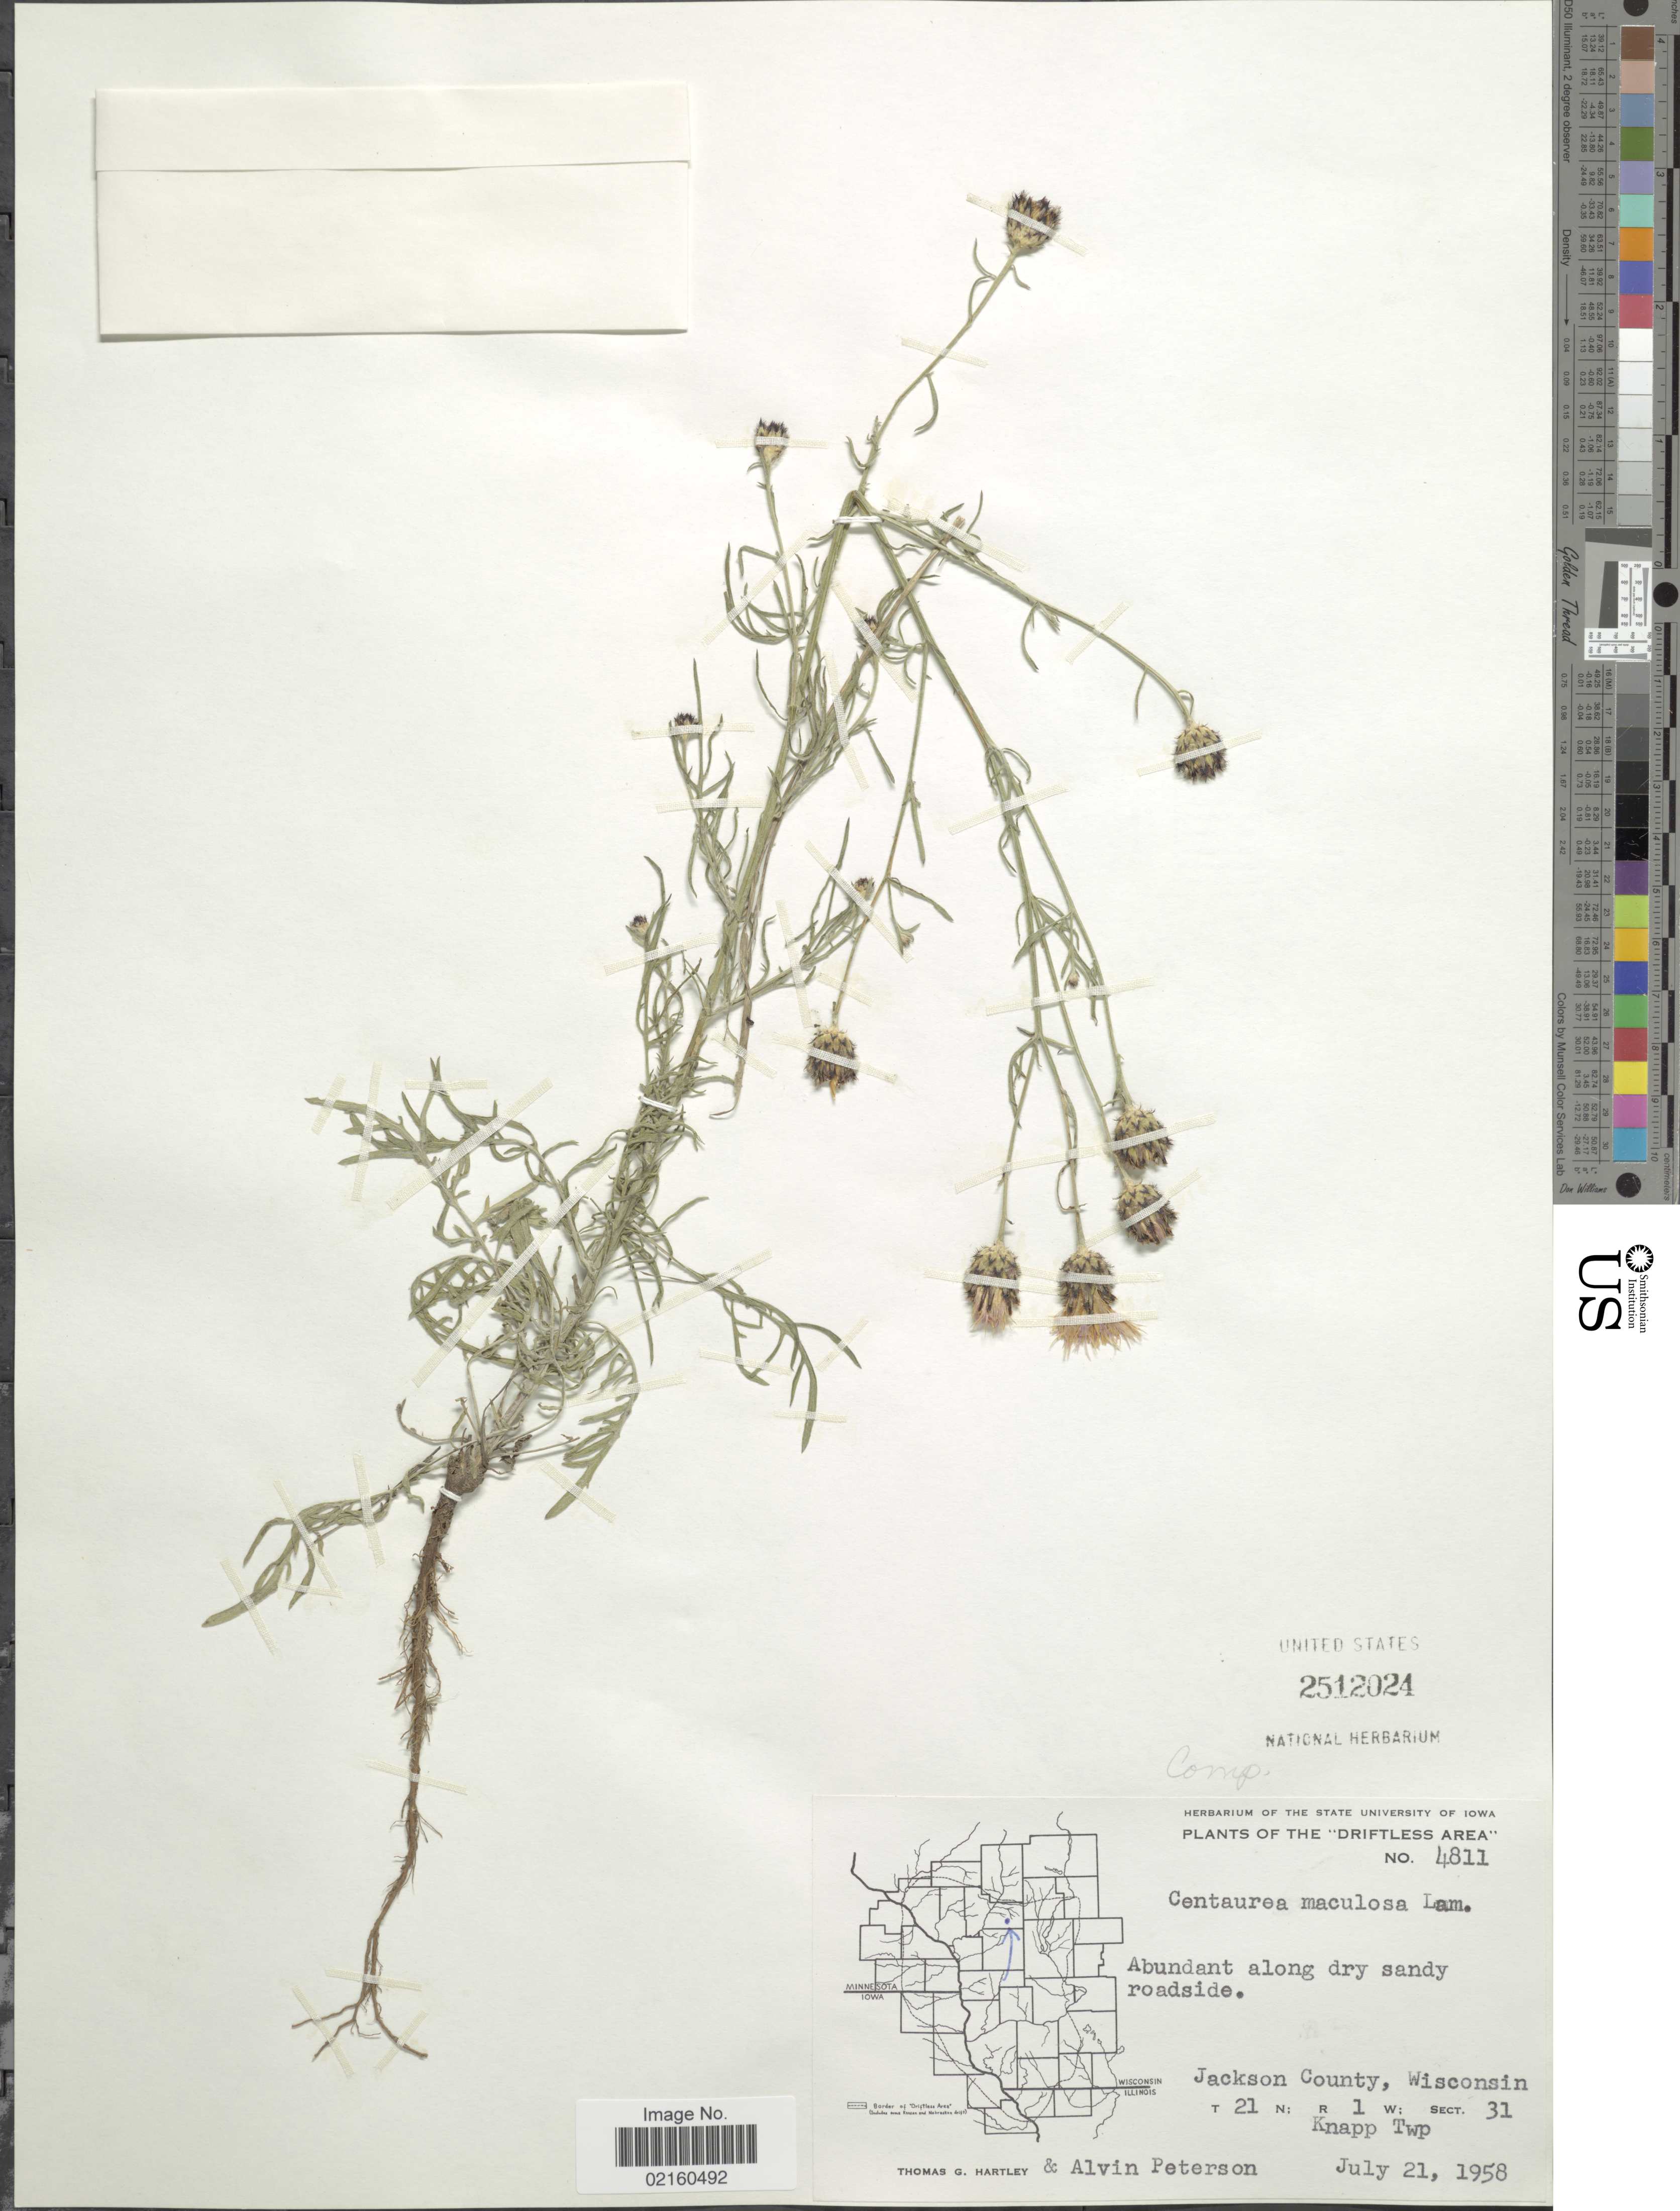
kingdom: Plantae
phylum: Tracheophyta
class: Magnoliopsida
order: Asterales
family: Asteraceae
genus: Centaurea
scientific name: Centaurea stoebe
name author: L.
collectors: T. G. Hartley & A. M. Peterson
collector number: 4811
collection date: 1958-07-21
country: United States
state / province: Wisconsin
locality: Driftless Area, Jackson County, T21N, R1W, Sect. 31, Knapp Twp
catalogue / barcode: US 2512024